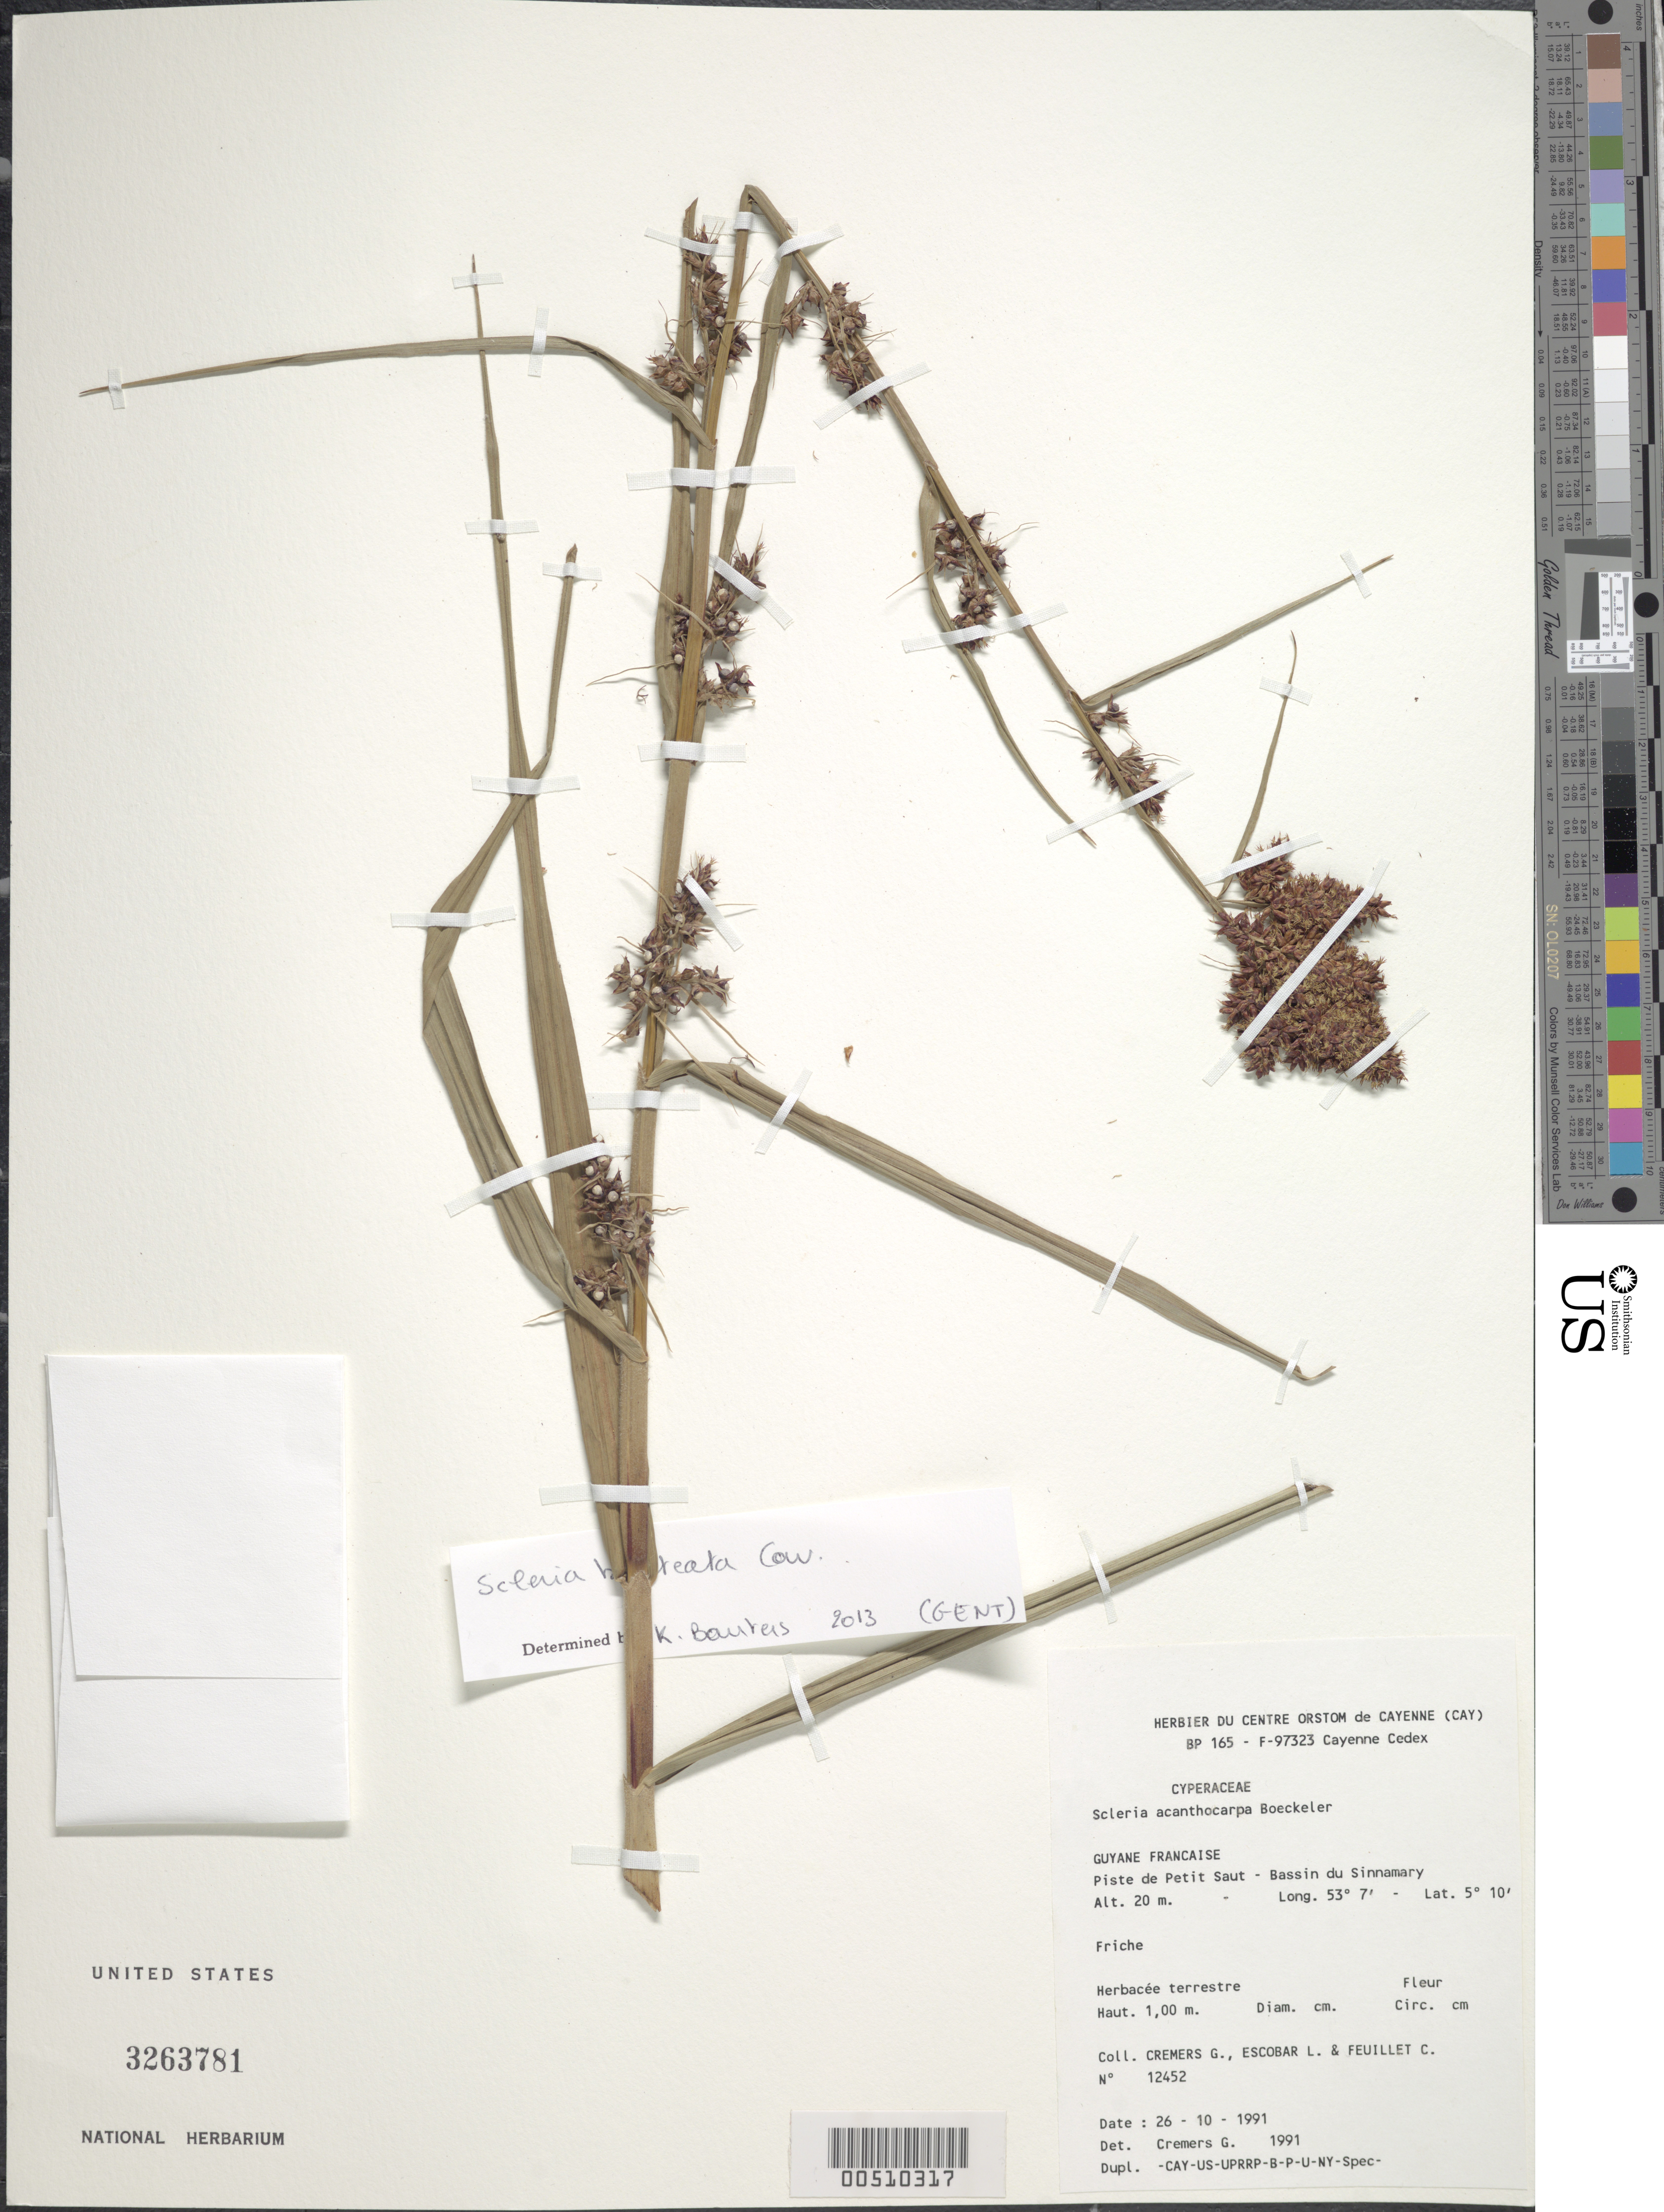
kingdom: Plantae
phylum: Tracheophyta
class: Liliopsida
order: Poales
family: Cyperaceae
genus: Scleria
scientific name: Scleria bracteata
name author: Cav.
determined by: Bauters, K.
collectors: G. Cremers, L. Escobar & C. Feuillet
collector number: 12452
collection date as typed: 26 Oct 1991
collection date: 1991-10-26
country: French Guiana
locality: Piste de Petit Saut - Bassin du Sinnamary.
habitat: Friche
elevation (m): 20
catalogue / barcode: US 3263781